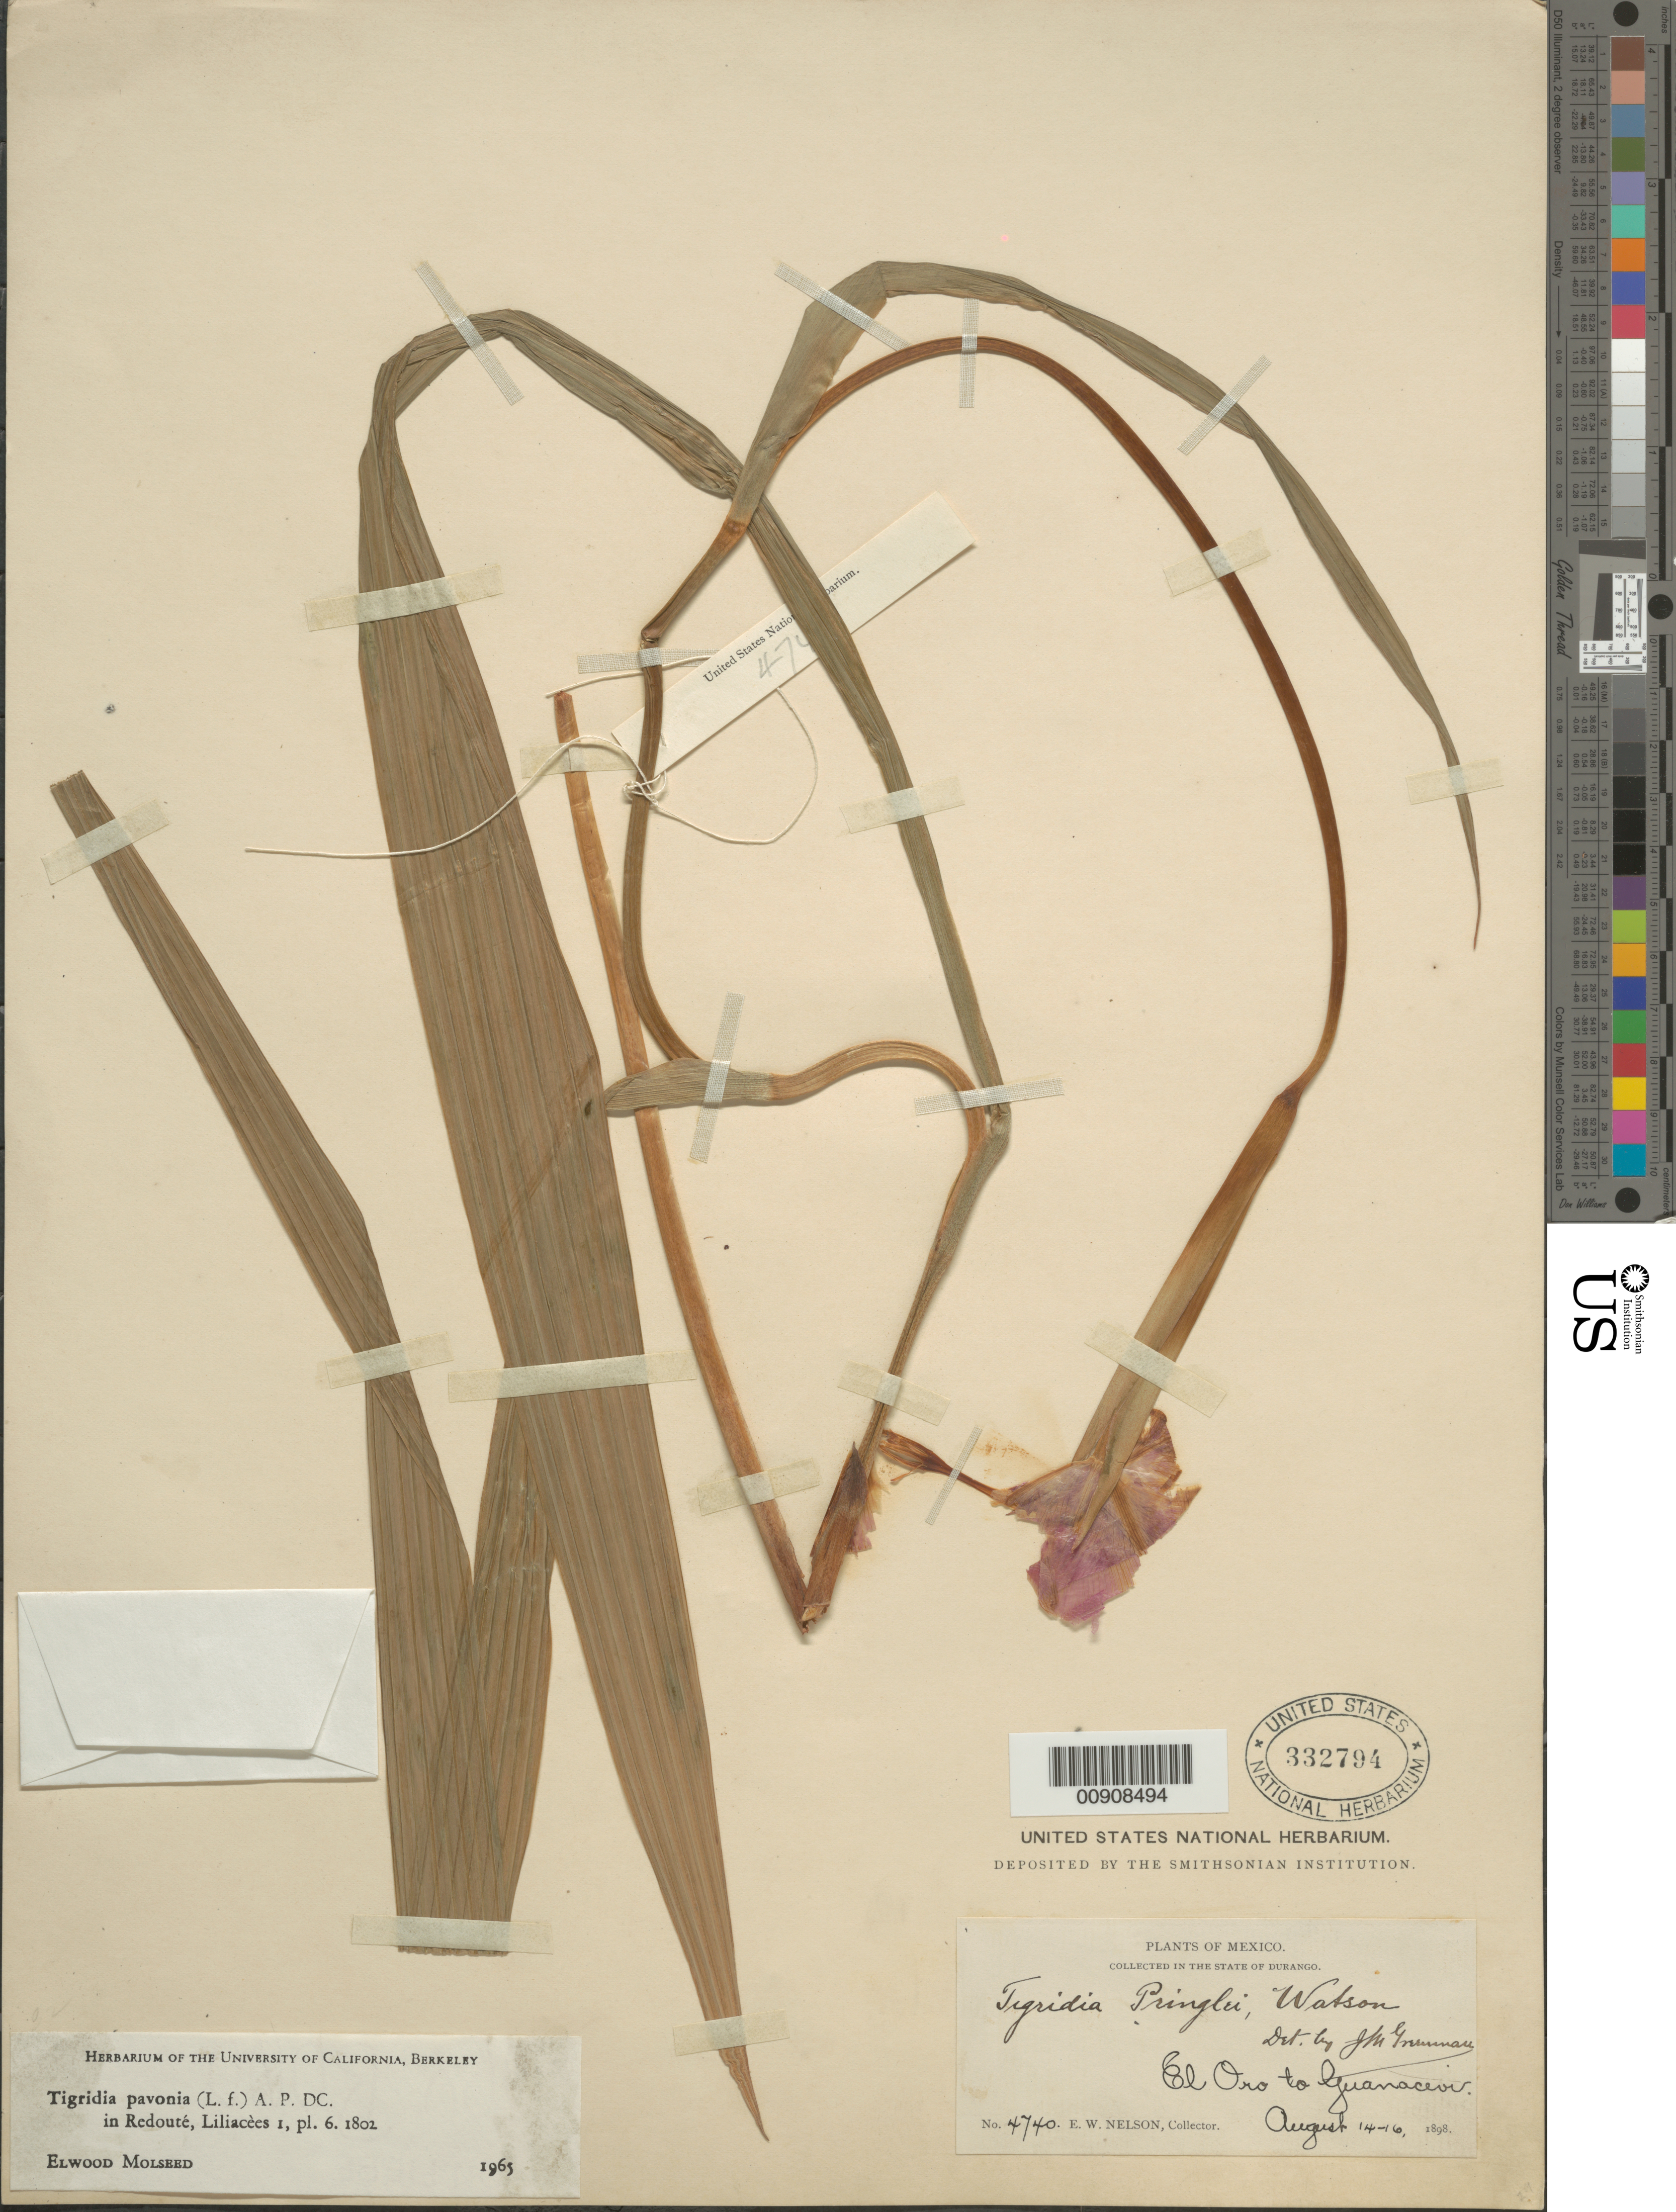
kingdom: Plantae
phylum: Tracheophyta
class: Liliopsida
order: Asparagales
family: Iridaceae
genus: Tigridia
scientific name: Tigridia pavonia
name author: (L. f.) DC.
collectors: E. W. Nelson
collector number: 4740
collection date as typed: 14 Aug 1898 to 16 Aug 1898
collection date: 1898-08-14/1898-08-16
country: Mexico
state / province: Durango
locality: El Oro to Guanacevi. State of Durango.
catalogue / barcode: US 332794